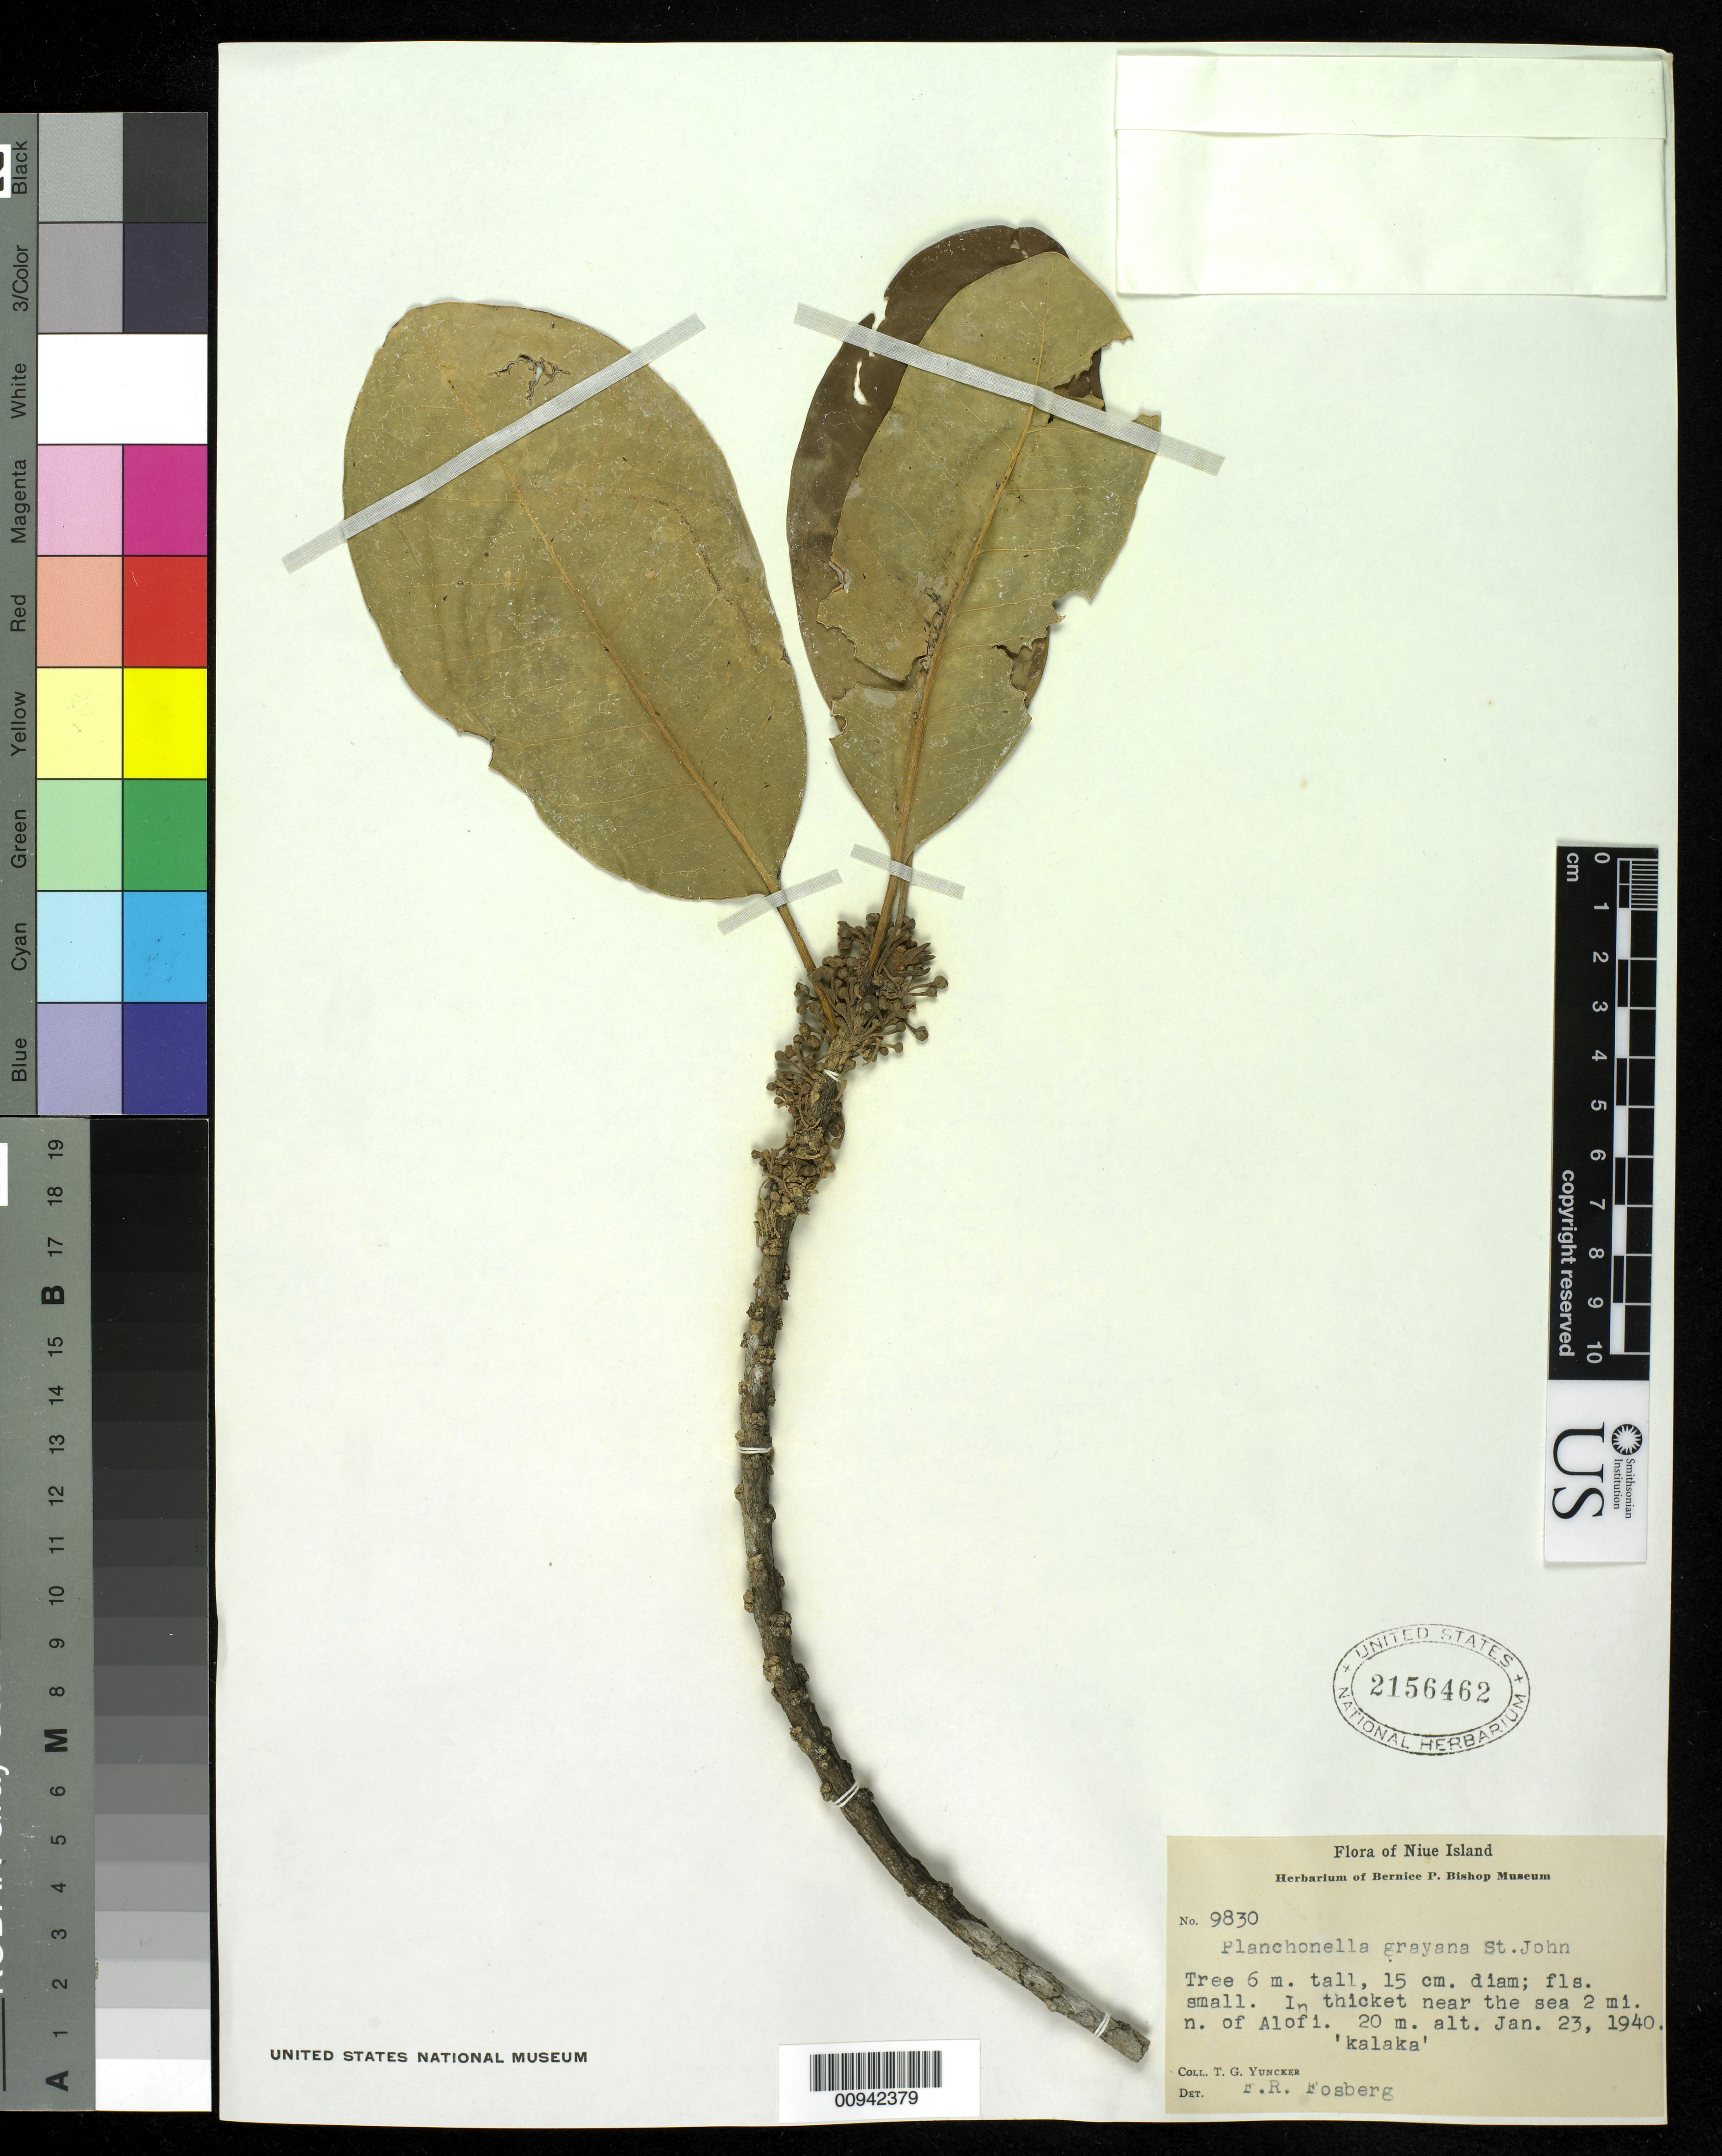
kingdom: Plantae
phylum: Tracheophyta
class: Magnoliopsida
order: Ericales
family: Sapotaceae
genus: Planchonella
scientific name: Planchonella grayana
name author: St. John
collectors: T. G. Yuncker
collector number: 9830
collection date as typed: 23 Jan 1940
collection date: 1940-01-23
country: Niue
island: Niue I.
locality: In thicket near the sea 2 mi. n. of Alofi.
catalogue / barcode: US 2156462